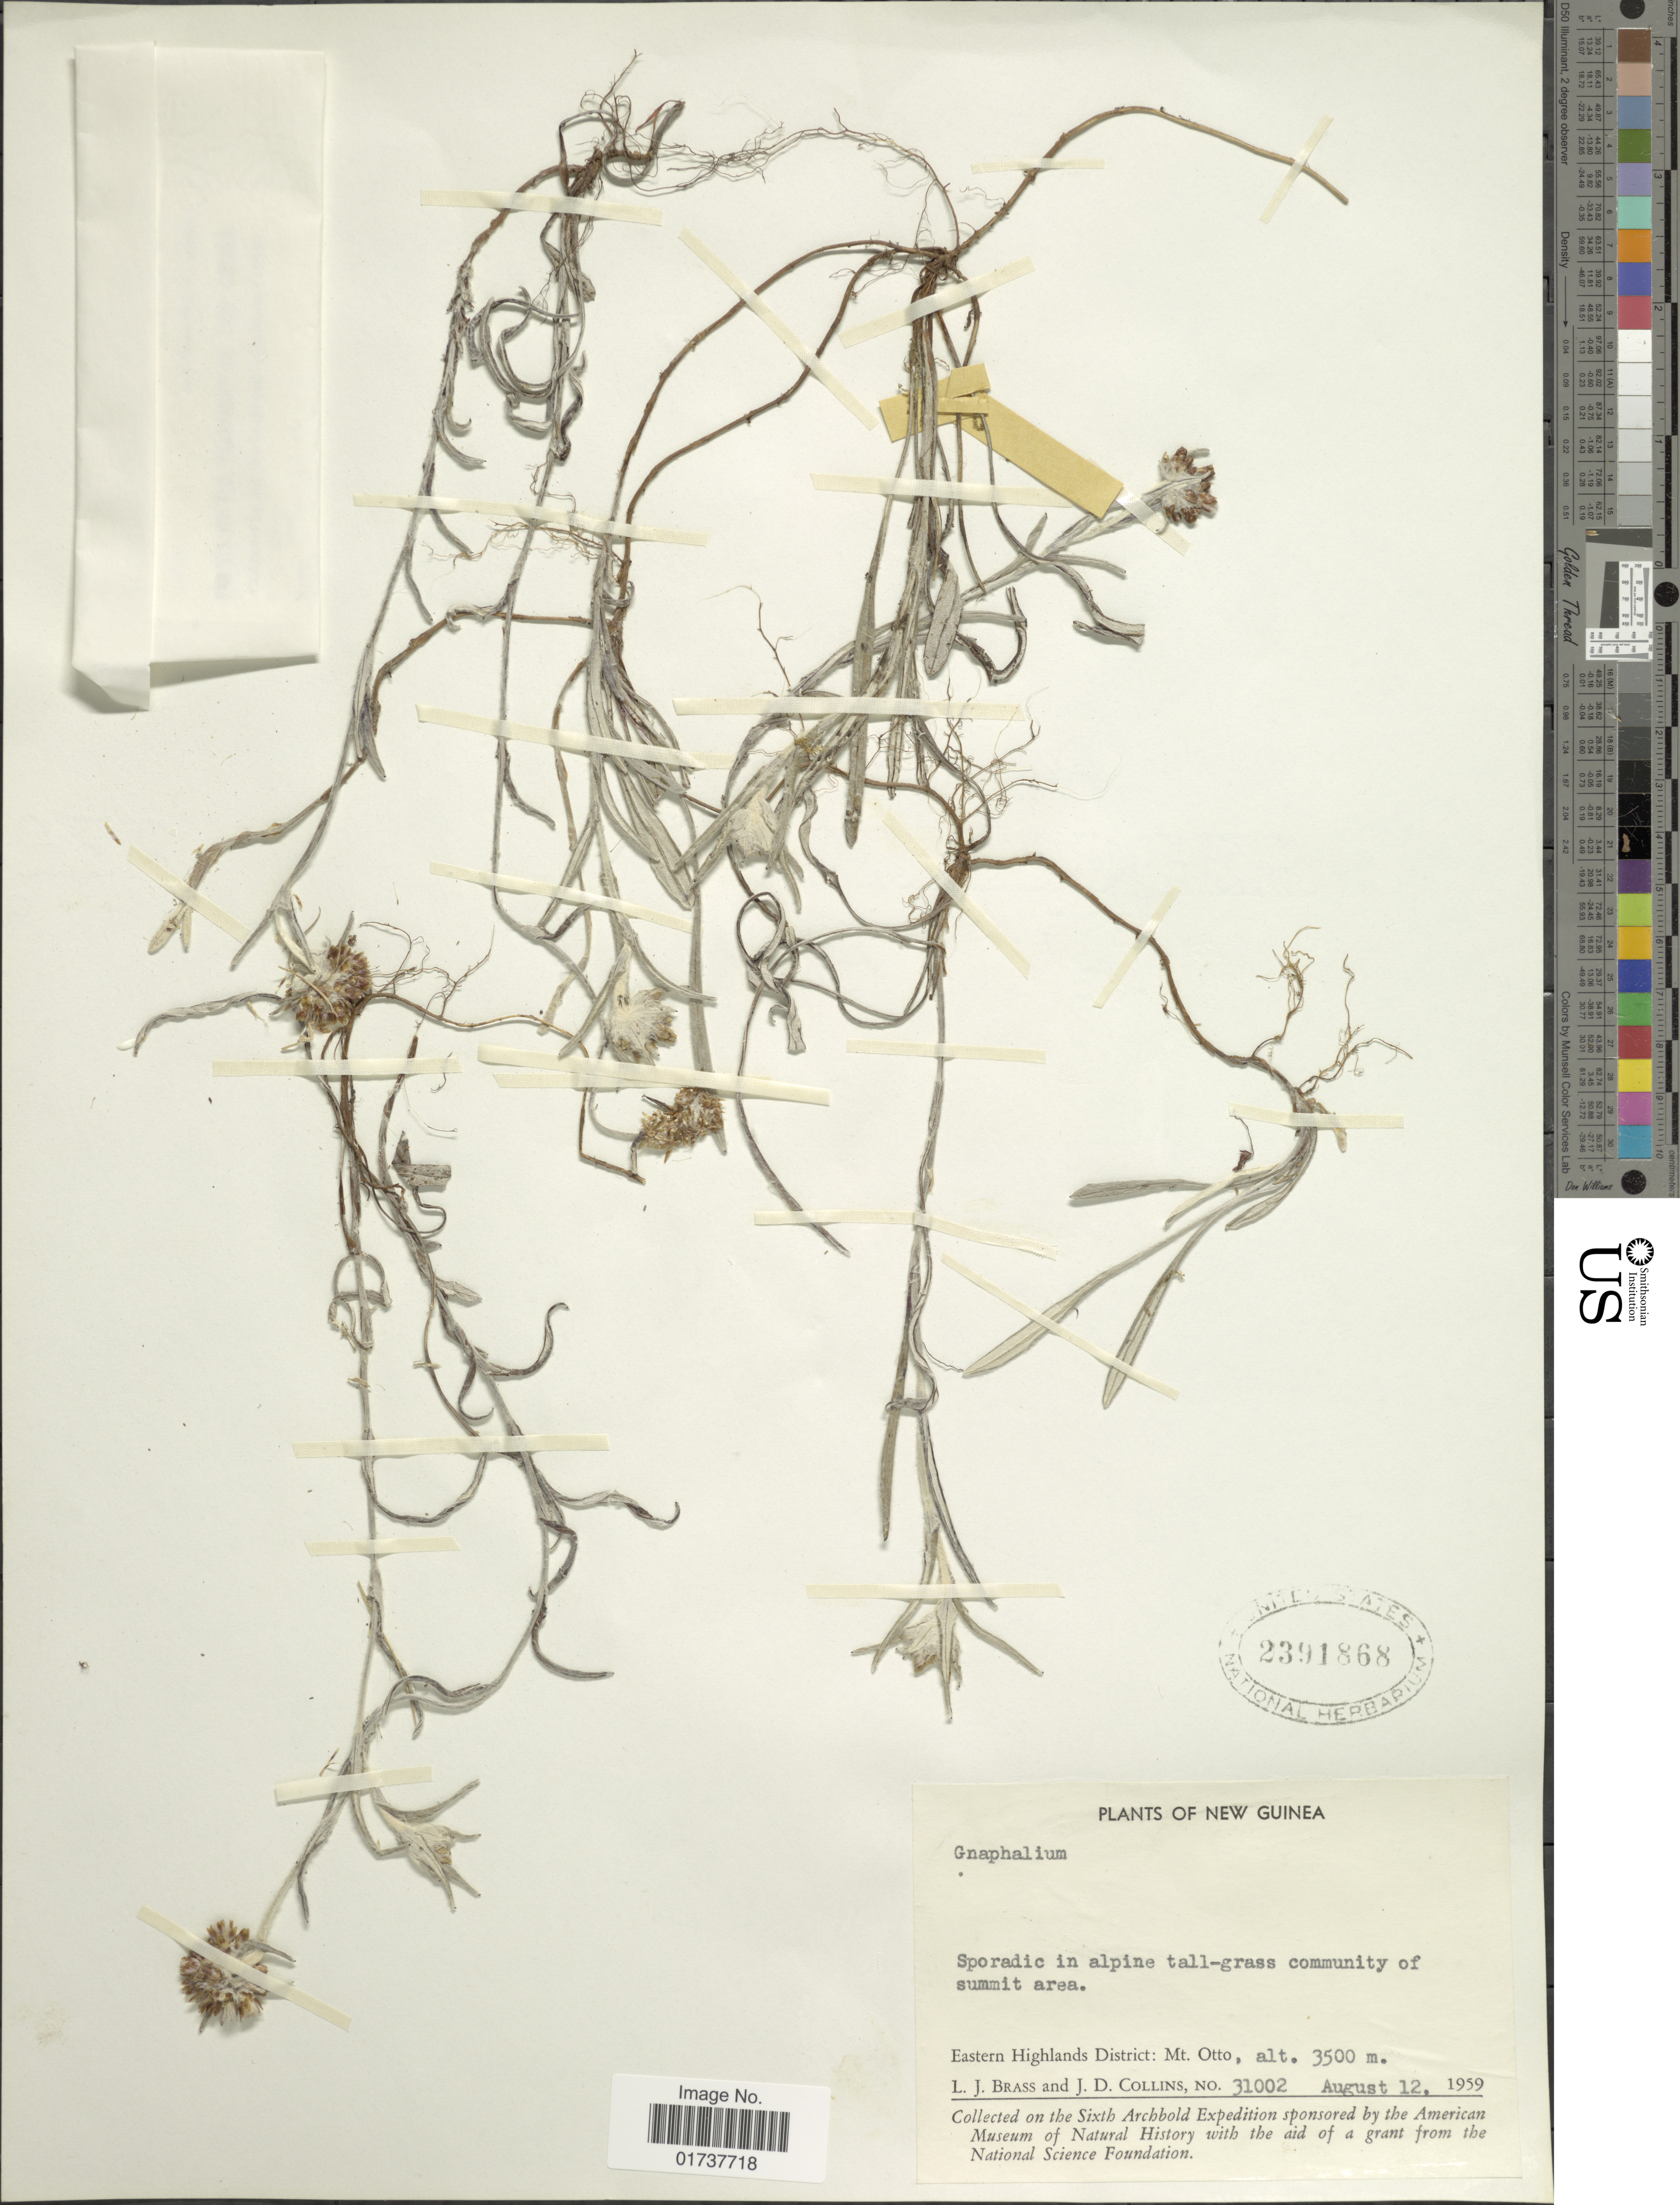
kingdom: Plantae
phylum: Tracheophyta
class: Magnoliopsida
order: Asterales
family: Asteraceae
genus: Gnaphalium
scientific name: Gnaphalium sp.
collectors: L. J. Brass & J. Collins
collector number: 31002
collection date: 1959-08-12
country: Papua New Guinea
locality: New Guinea, Eastern Highlands District: Mt. Otto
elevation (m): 3500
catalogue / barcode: US 2391868